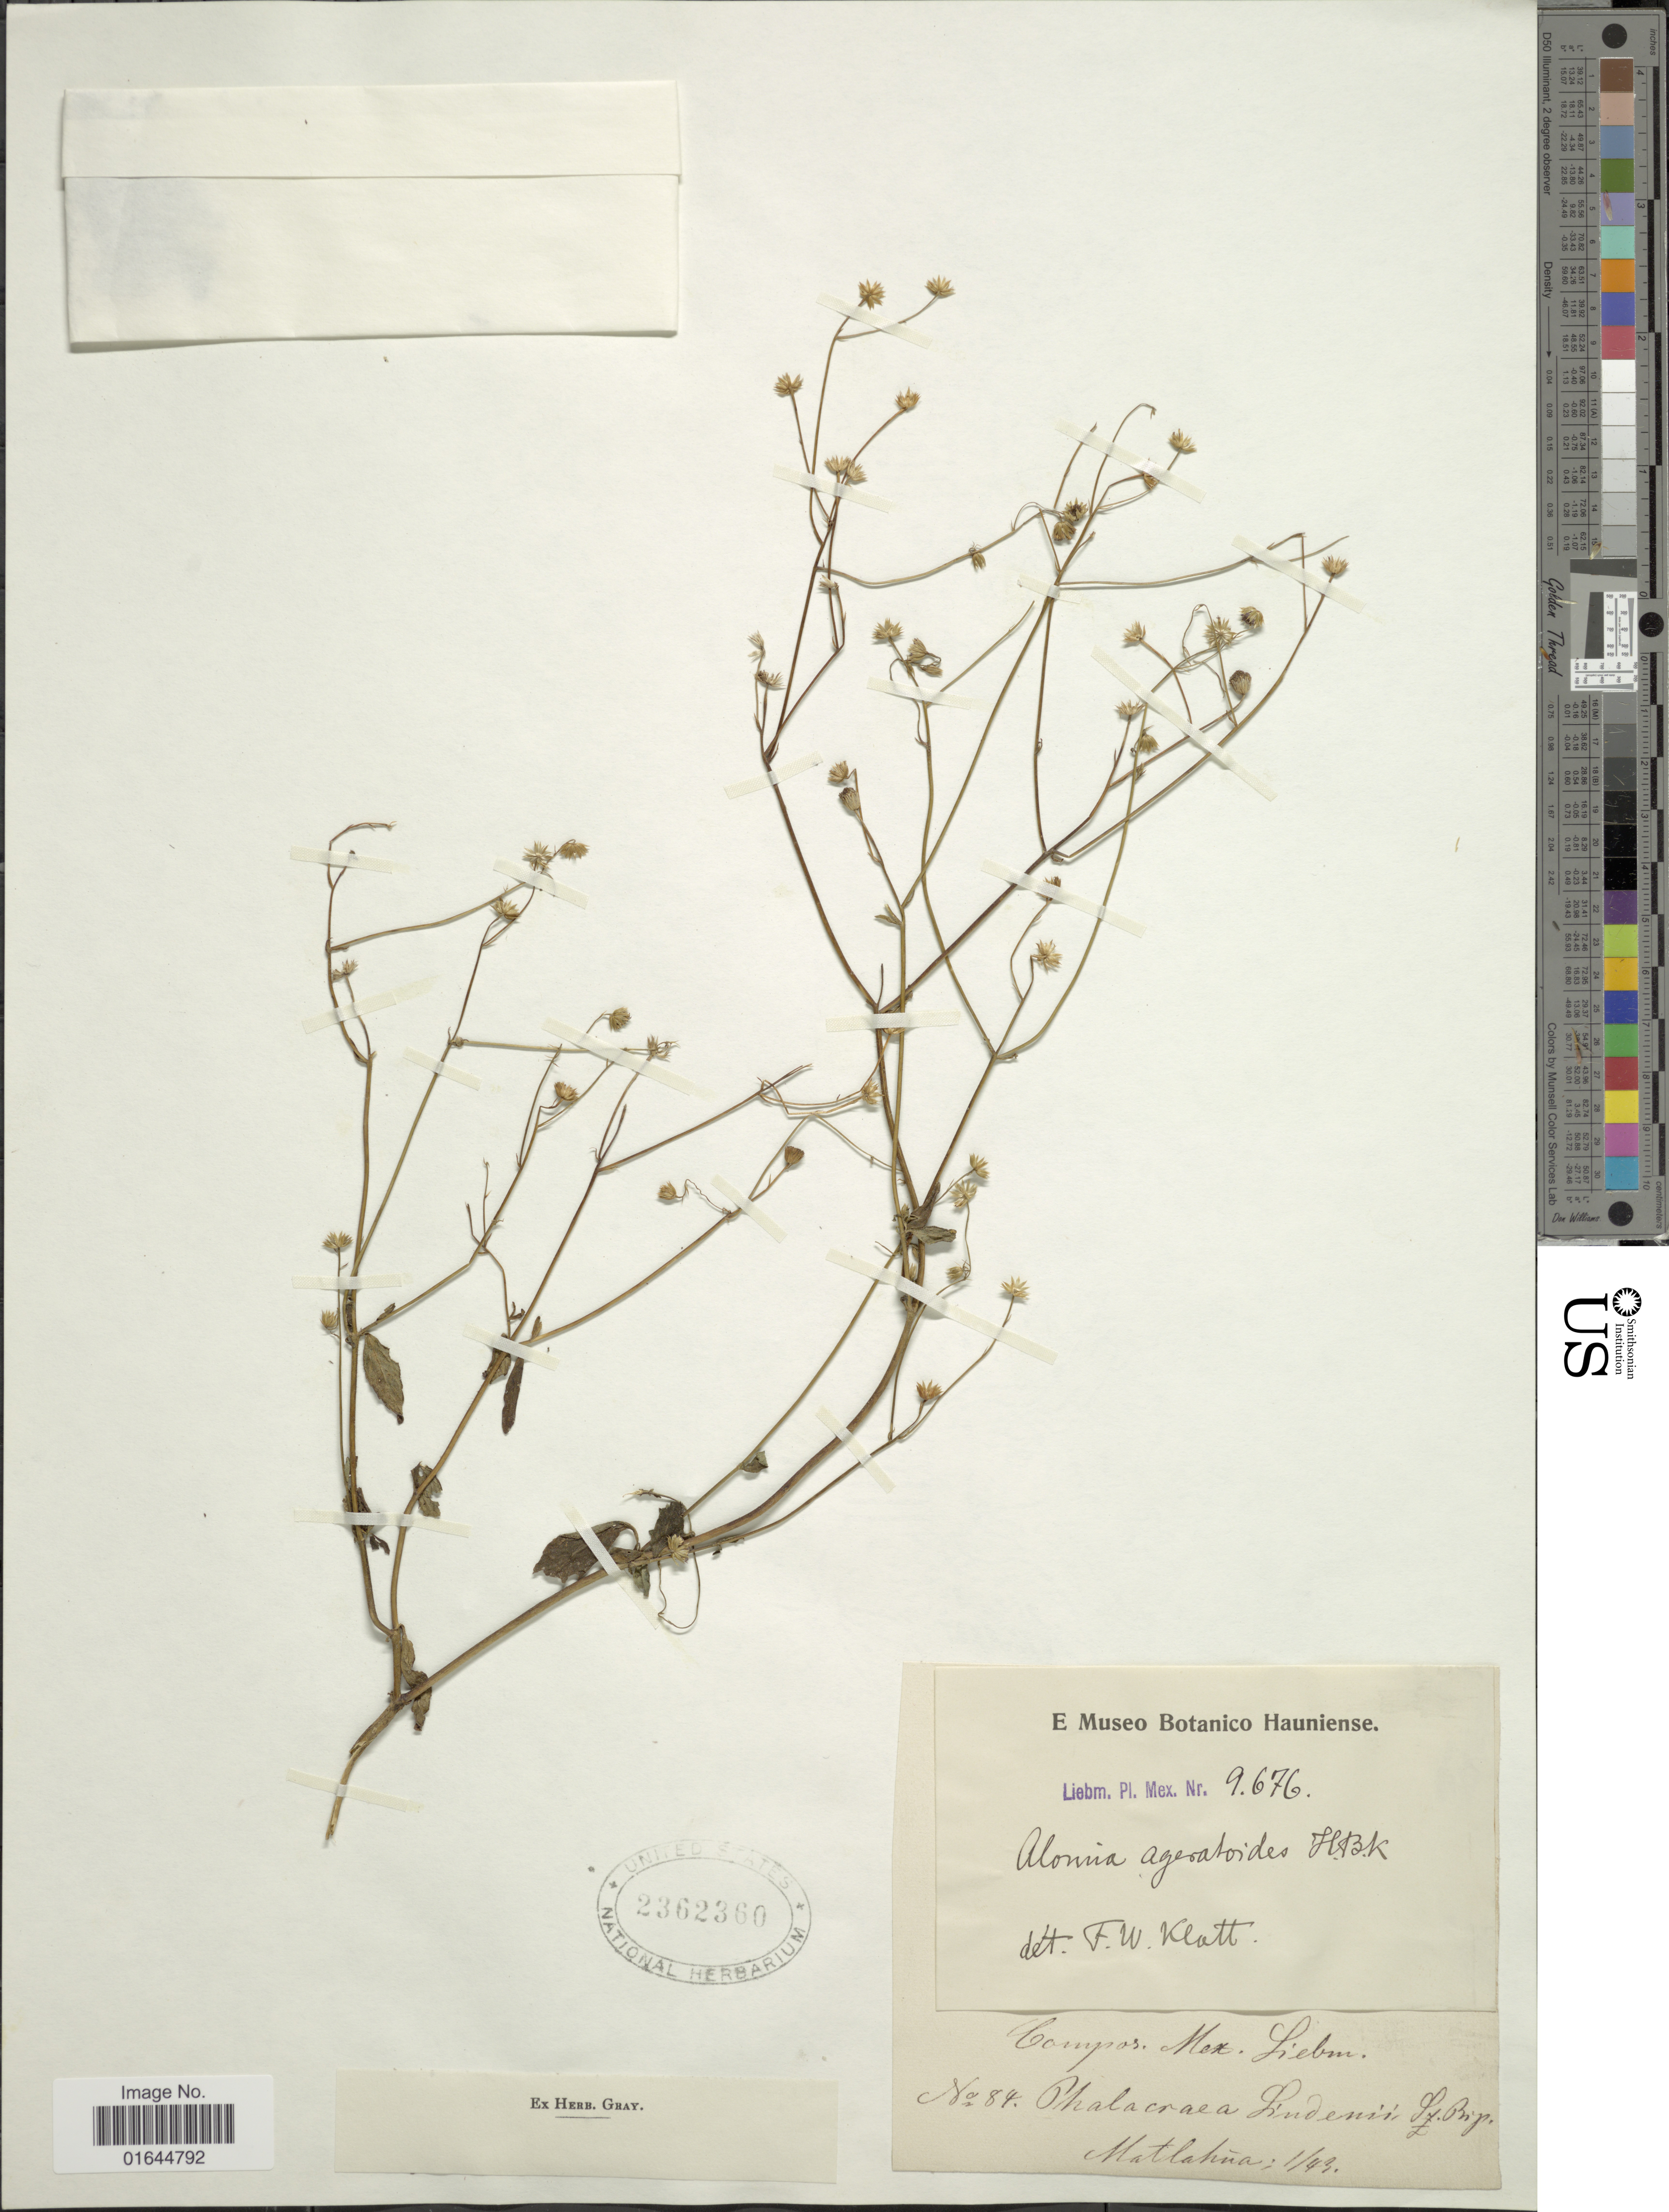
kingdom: Plantae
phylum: Tracheophyta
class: Magnoliopsida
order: Asterales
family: Asteraceae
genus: Ageratum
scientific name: Ageratum gaumeri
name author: B.L. Rob.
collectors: Liebmann, --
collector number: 84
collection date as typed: Transcribed d/m/y: /1/43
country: Mexico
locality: Compas, Mex.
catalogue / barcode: US 2362360